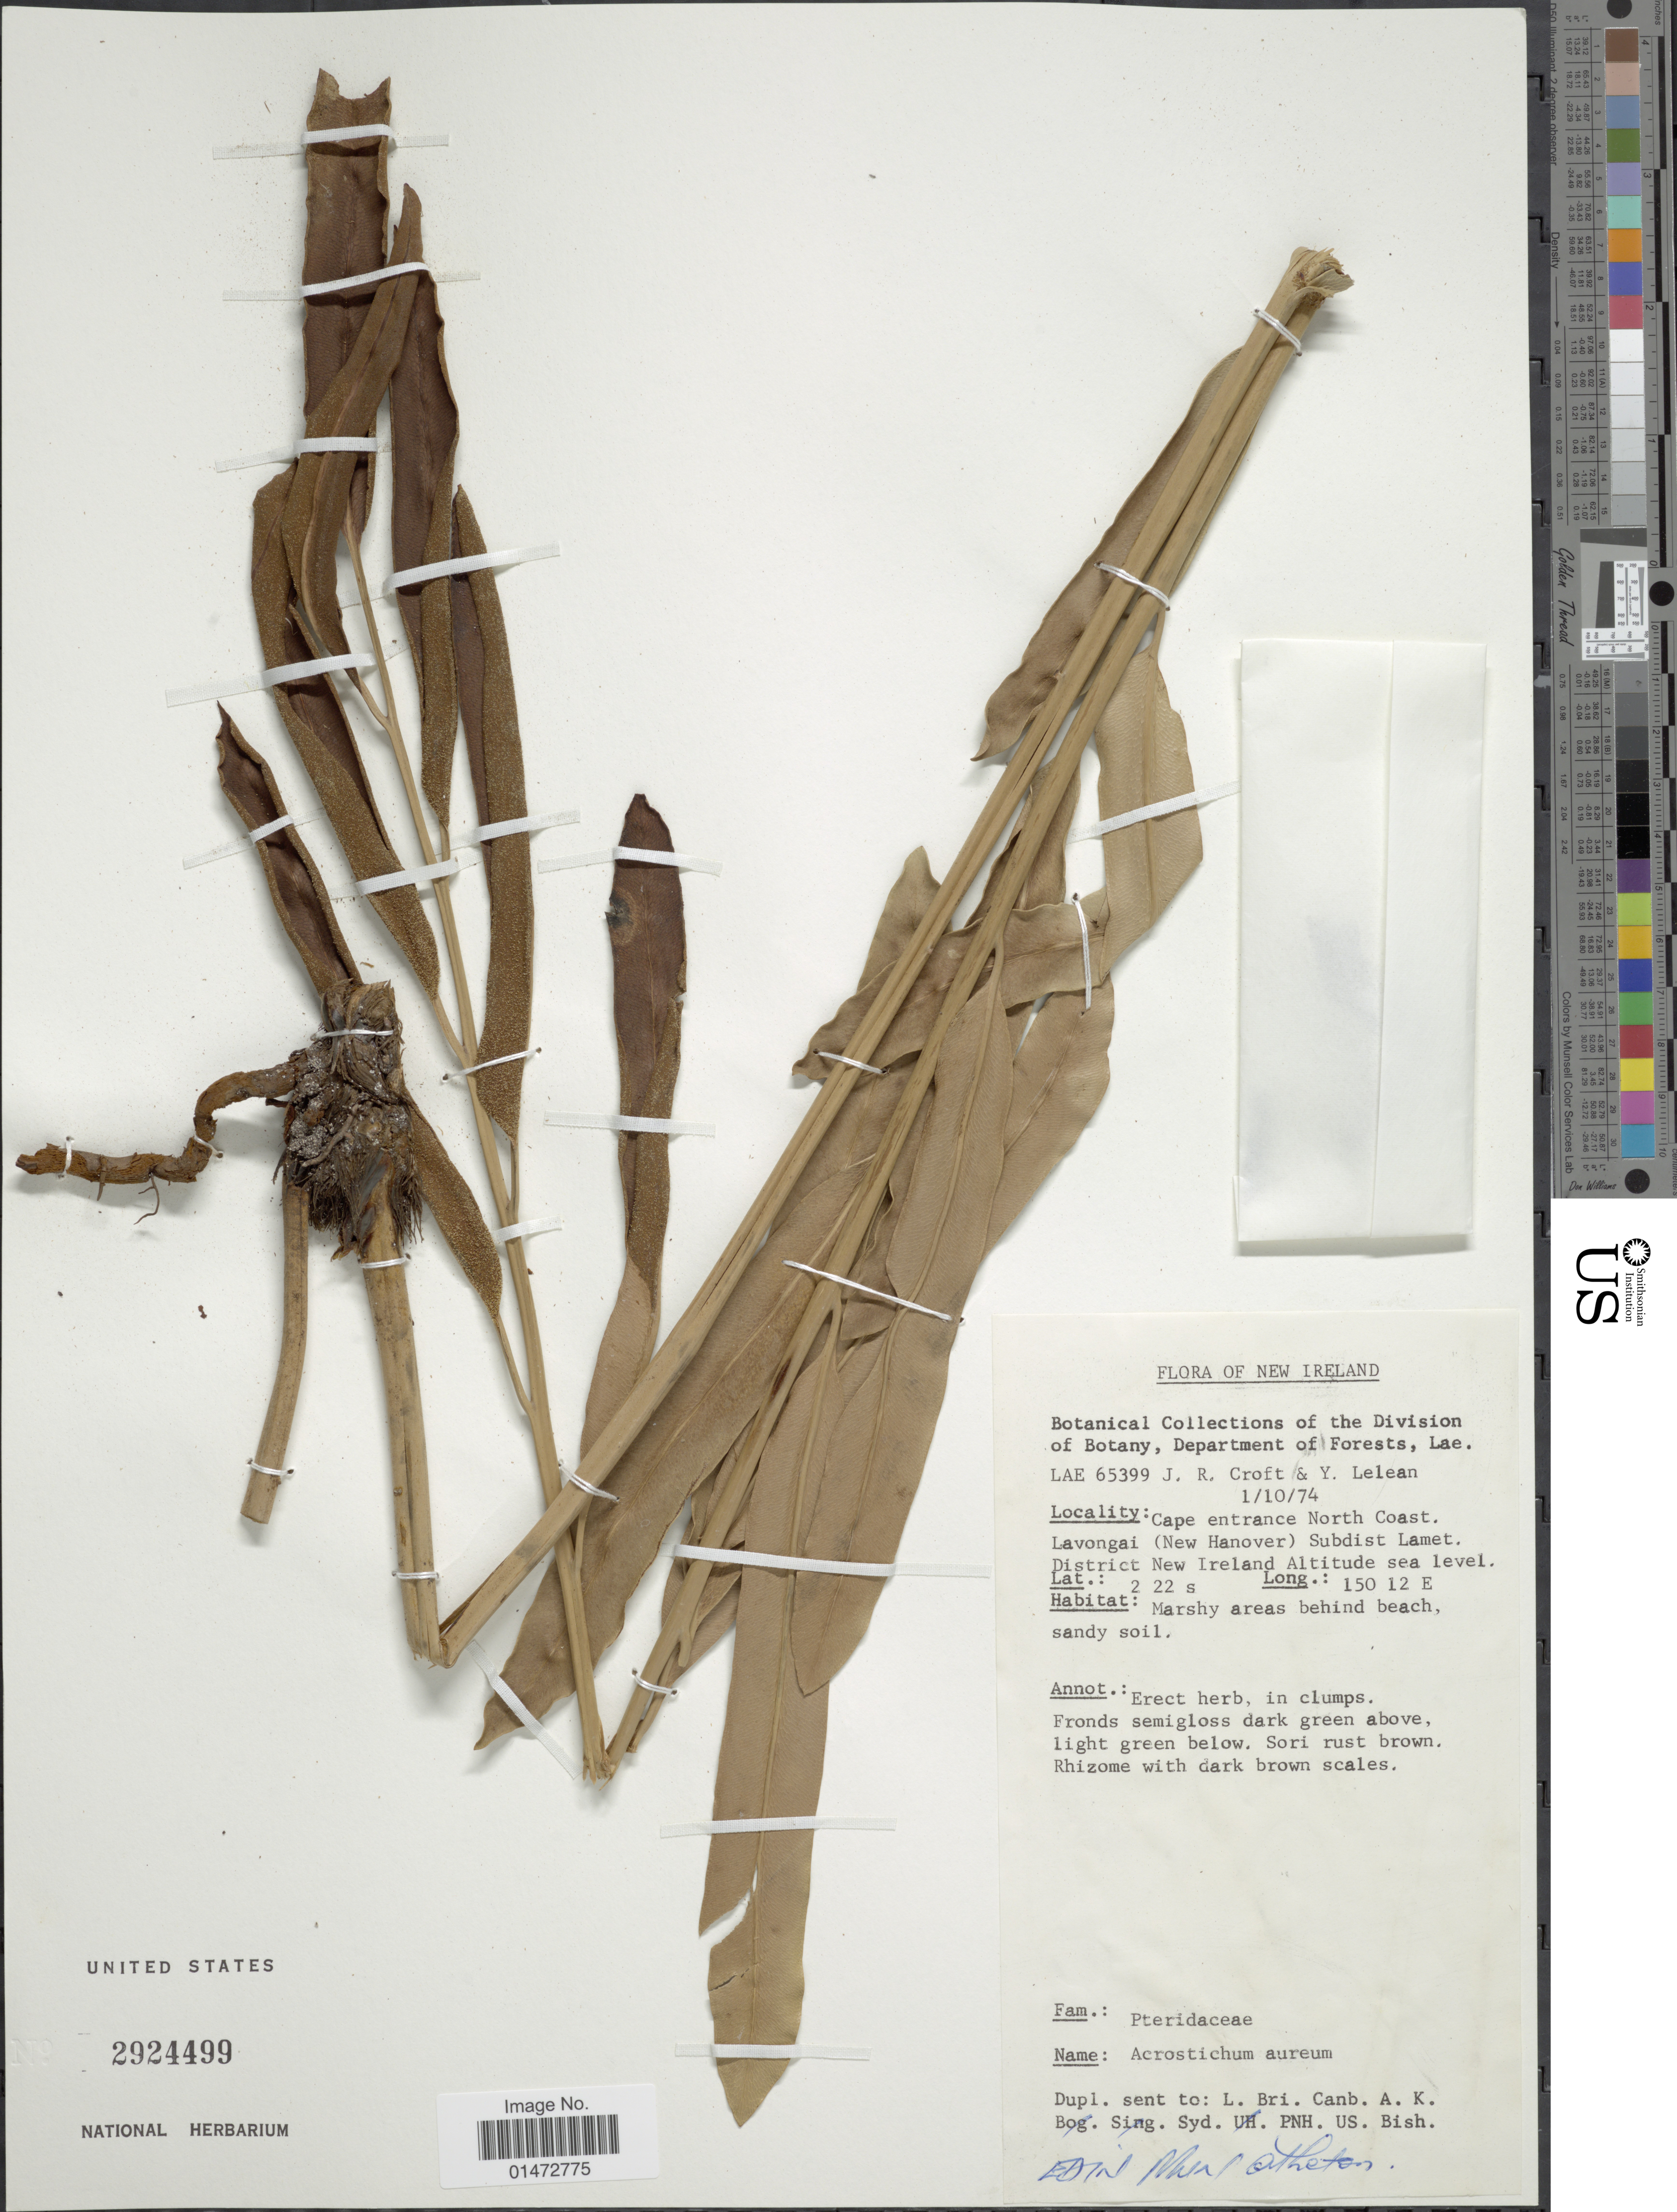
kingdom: Plantae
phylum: Tracheophyta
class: Polypodiopsida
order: Polypodiales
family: Pteridaceae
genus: Acrostichum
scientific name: Acrostichum aureum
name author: L.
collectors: J. R. Croft & Y. Lelean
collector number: LAE 65399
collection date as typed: Transcribed d/m/y: 1/10/74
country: Papua New Guinea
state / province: New Ireland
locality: Cape entrance North Coast. Lavongai (New Hanover) Subdist Lamet. District New Ireland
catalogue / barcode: US 2924499